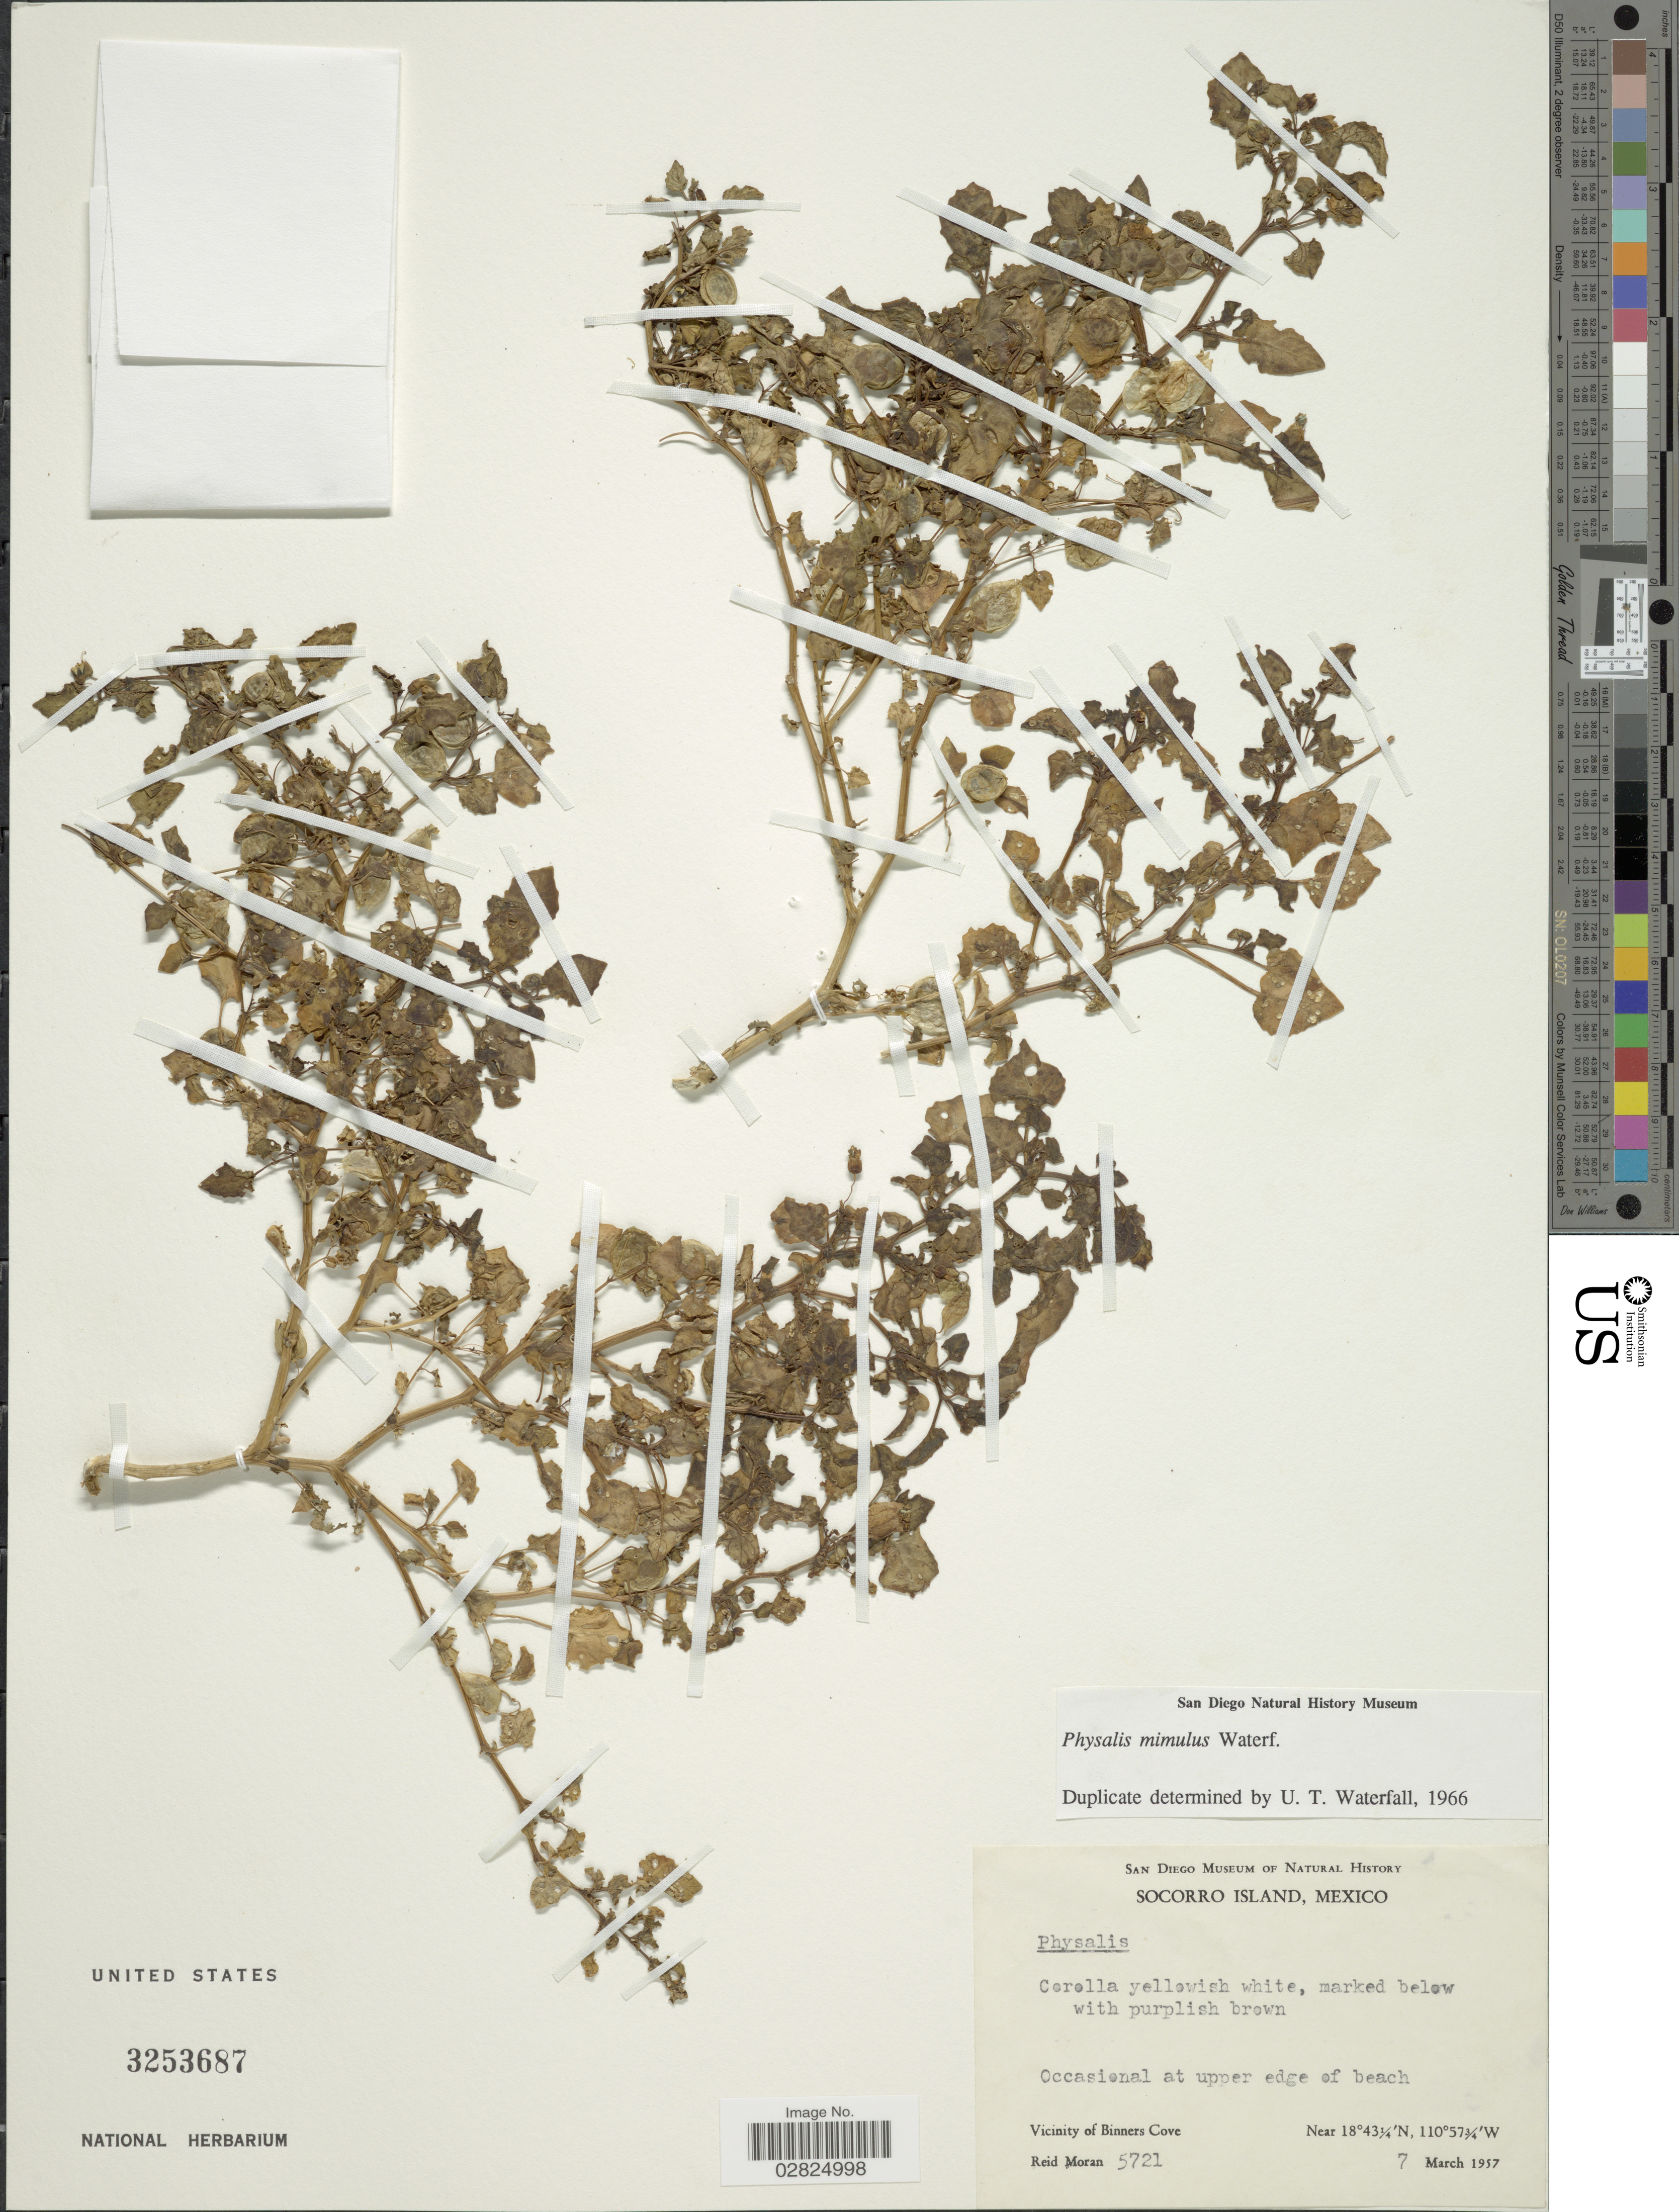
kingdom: Plantae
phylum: Tracheophyta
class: Magnoliopsida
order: Solanales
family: Solanaceae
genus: Physalis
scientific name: Physalis mimulus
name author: Waterf.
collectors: R. V. Moran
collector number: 5721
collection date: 1957-03-07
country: Mexico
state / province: Colima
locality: Socorro Island. Occasional at upper edge of beach. Vicinity of Binners Cove.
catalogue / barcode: US 3253687